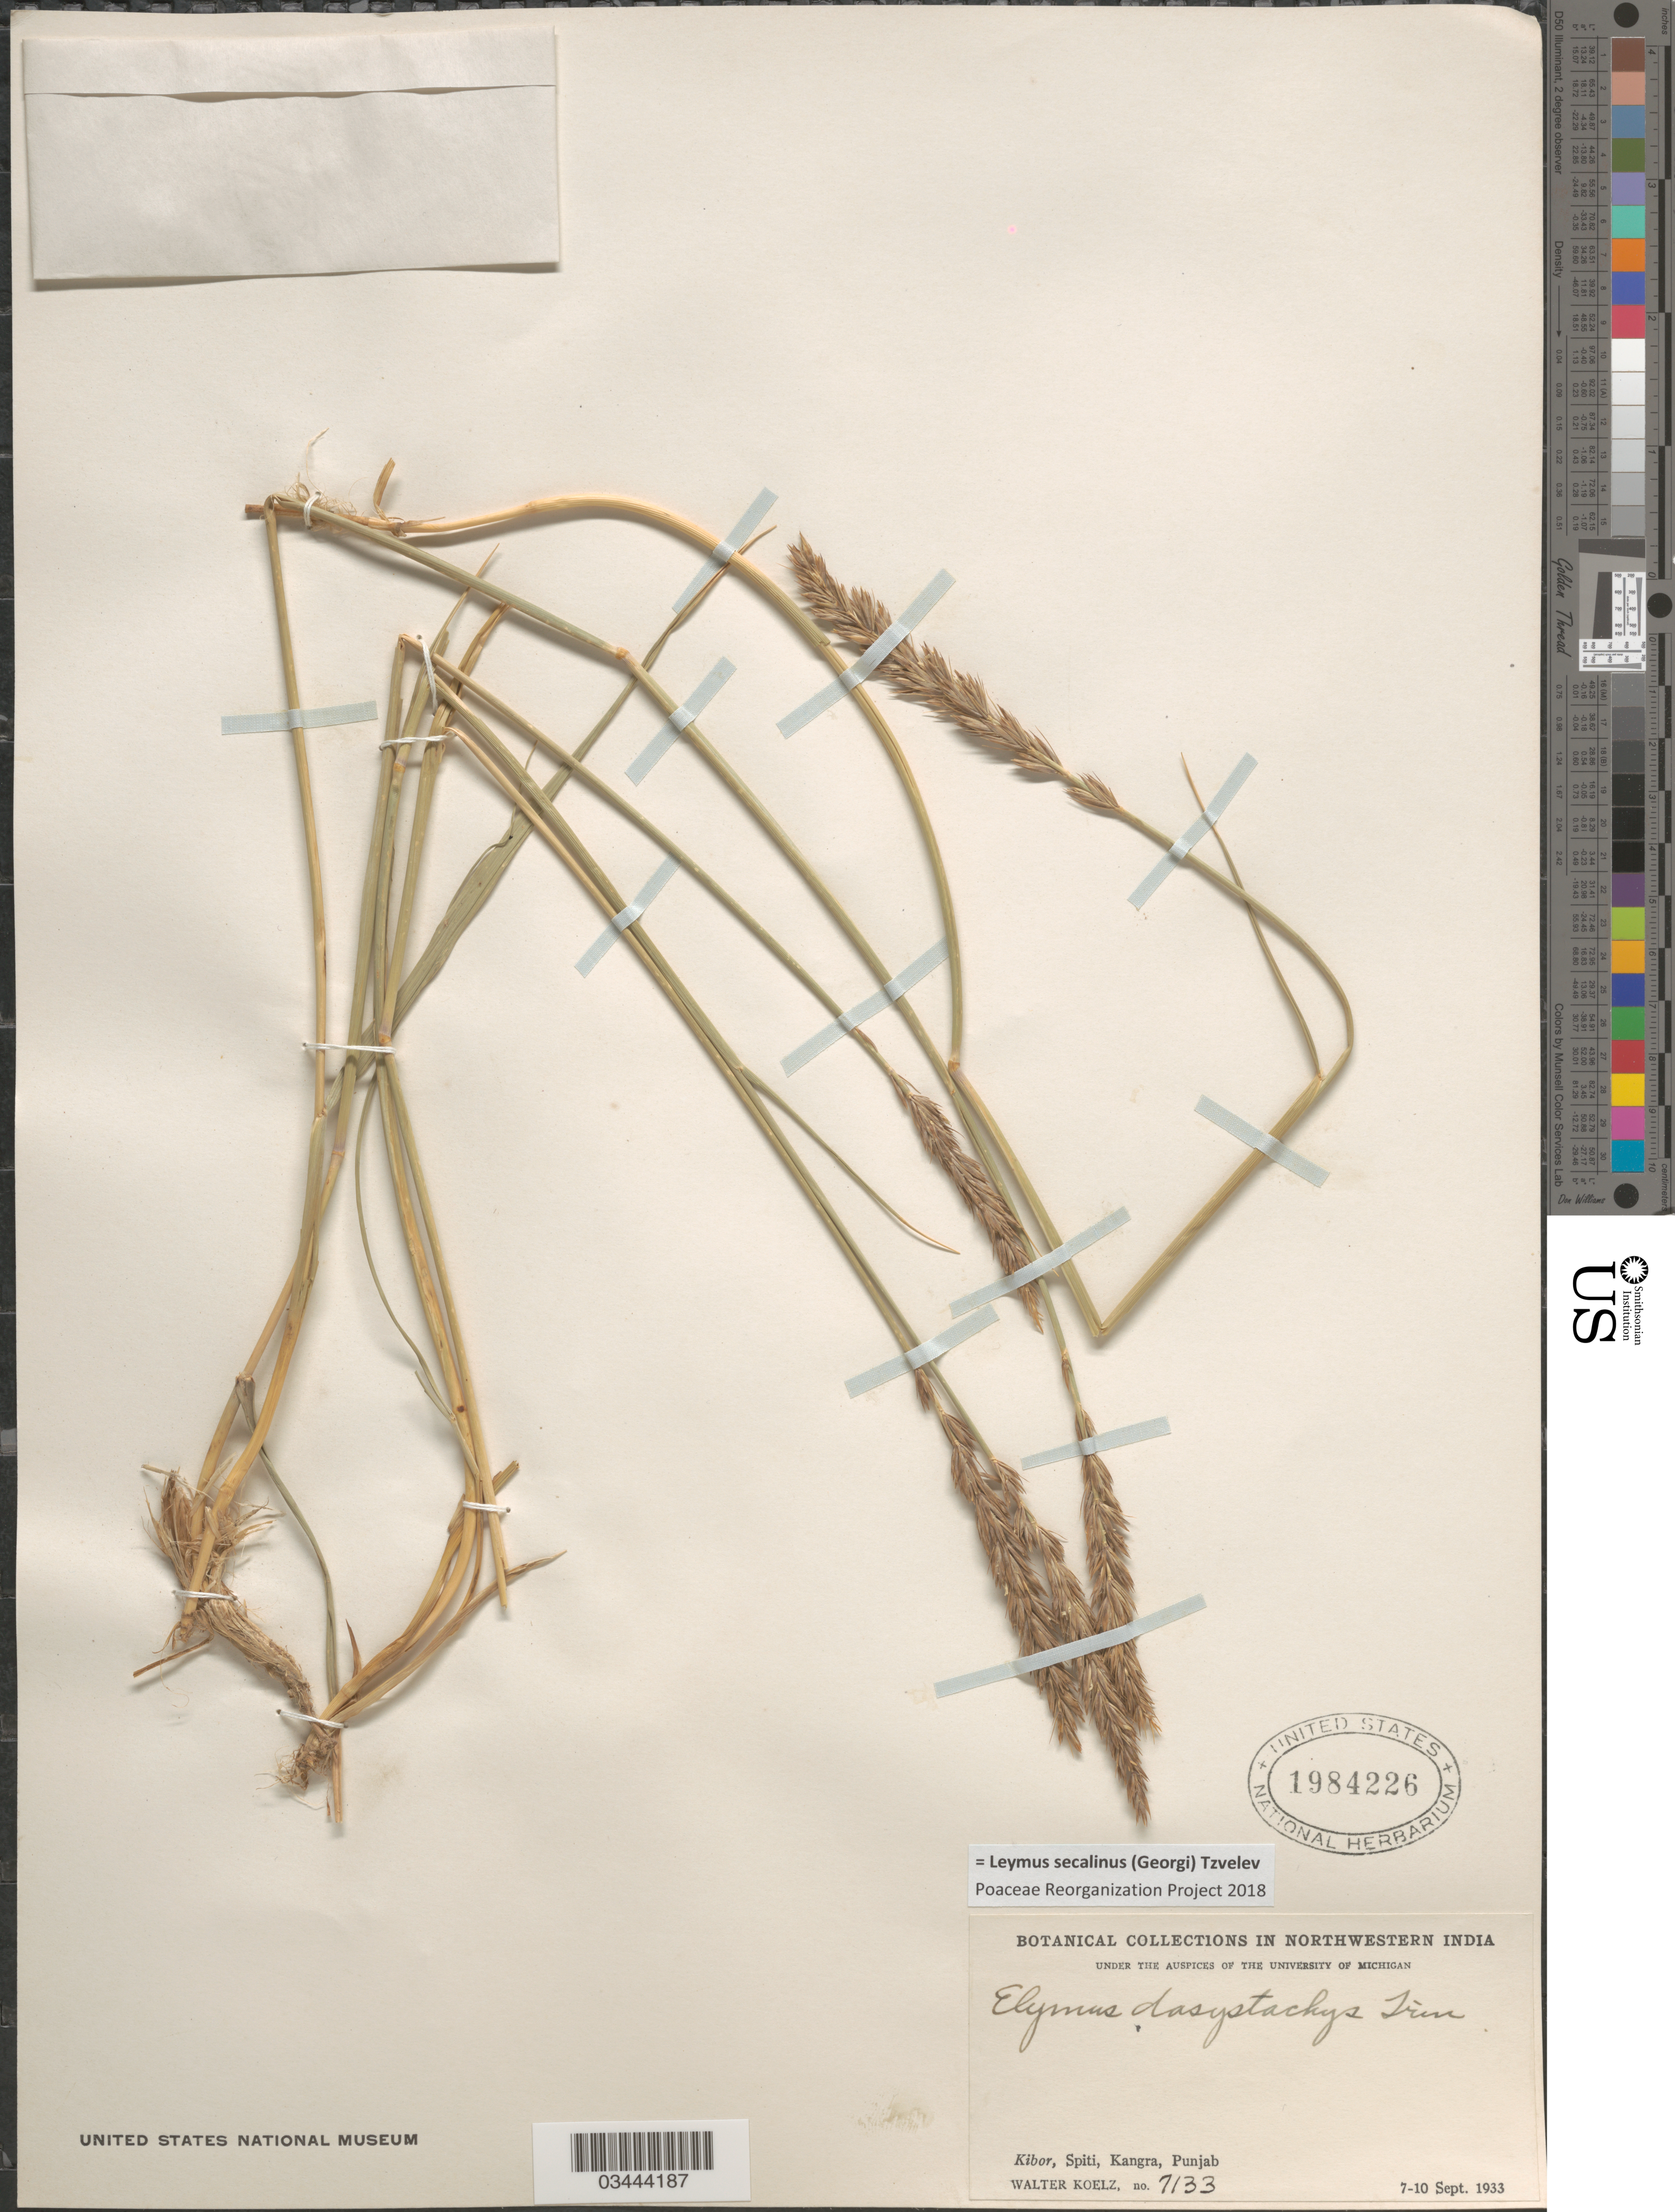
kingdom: Plantae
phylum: Tracheophyta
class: Liliopsida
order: Poales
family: Poaceae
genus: Leymus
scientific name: Leymus secalinus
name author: (Georgi) Tzvelev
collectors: W. N. Koelz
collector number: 7133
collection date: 1933-09-07/1933-09-10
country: India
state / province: Punjab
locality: Northwestern India. Kibor, Spiti, Kangra.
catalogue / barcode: US 1984226